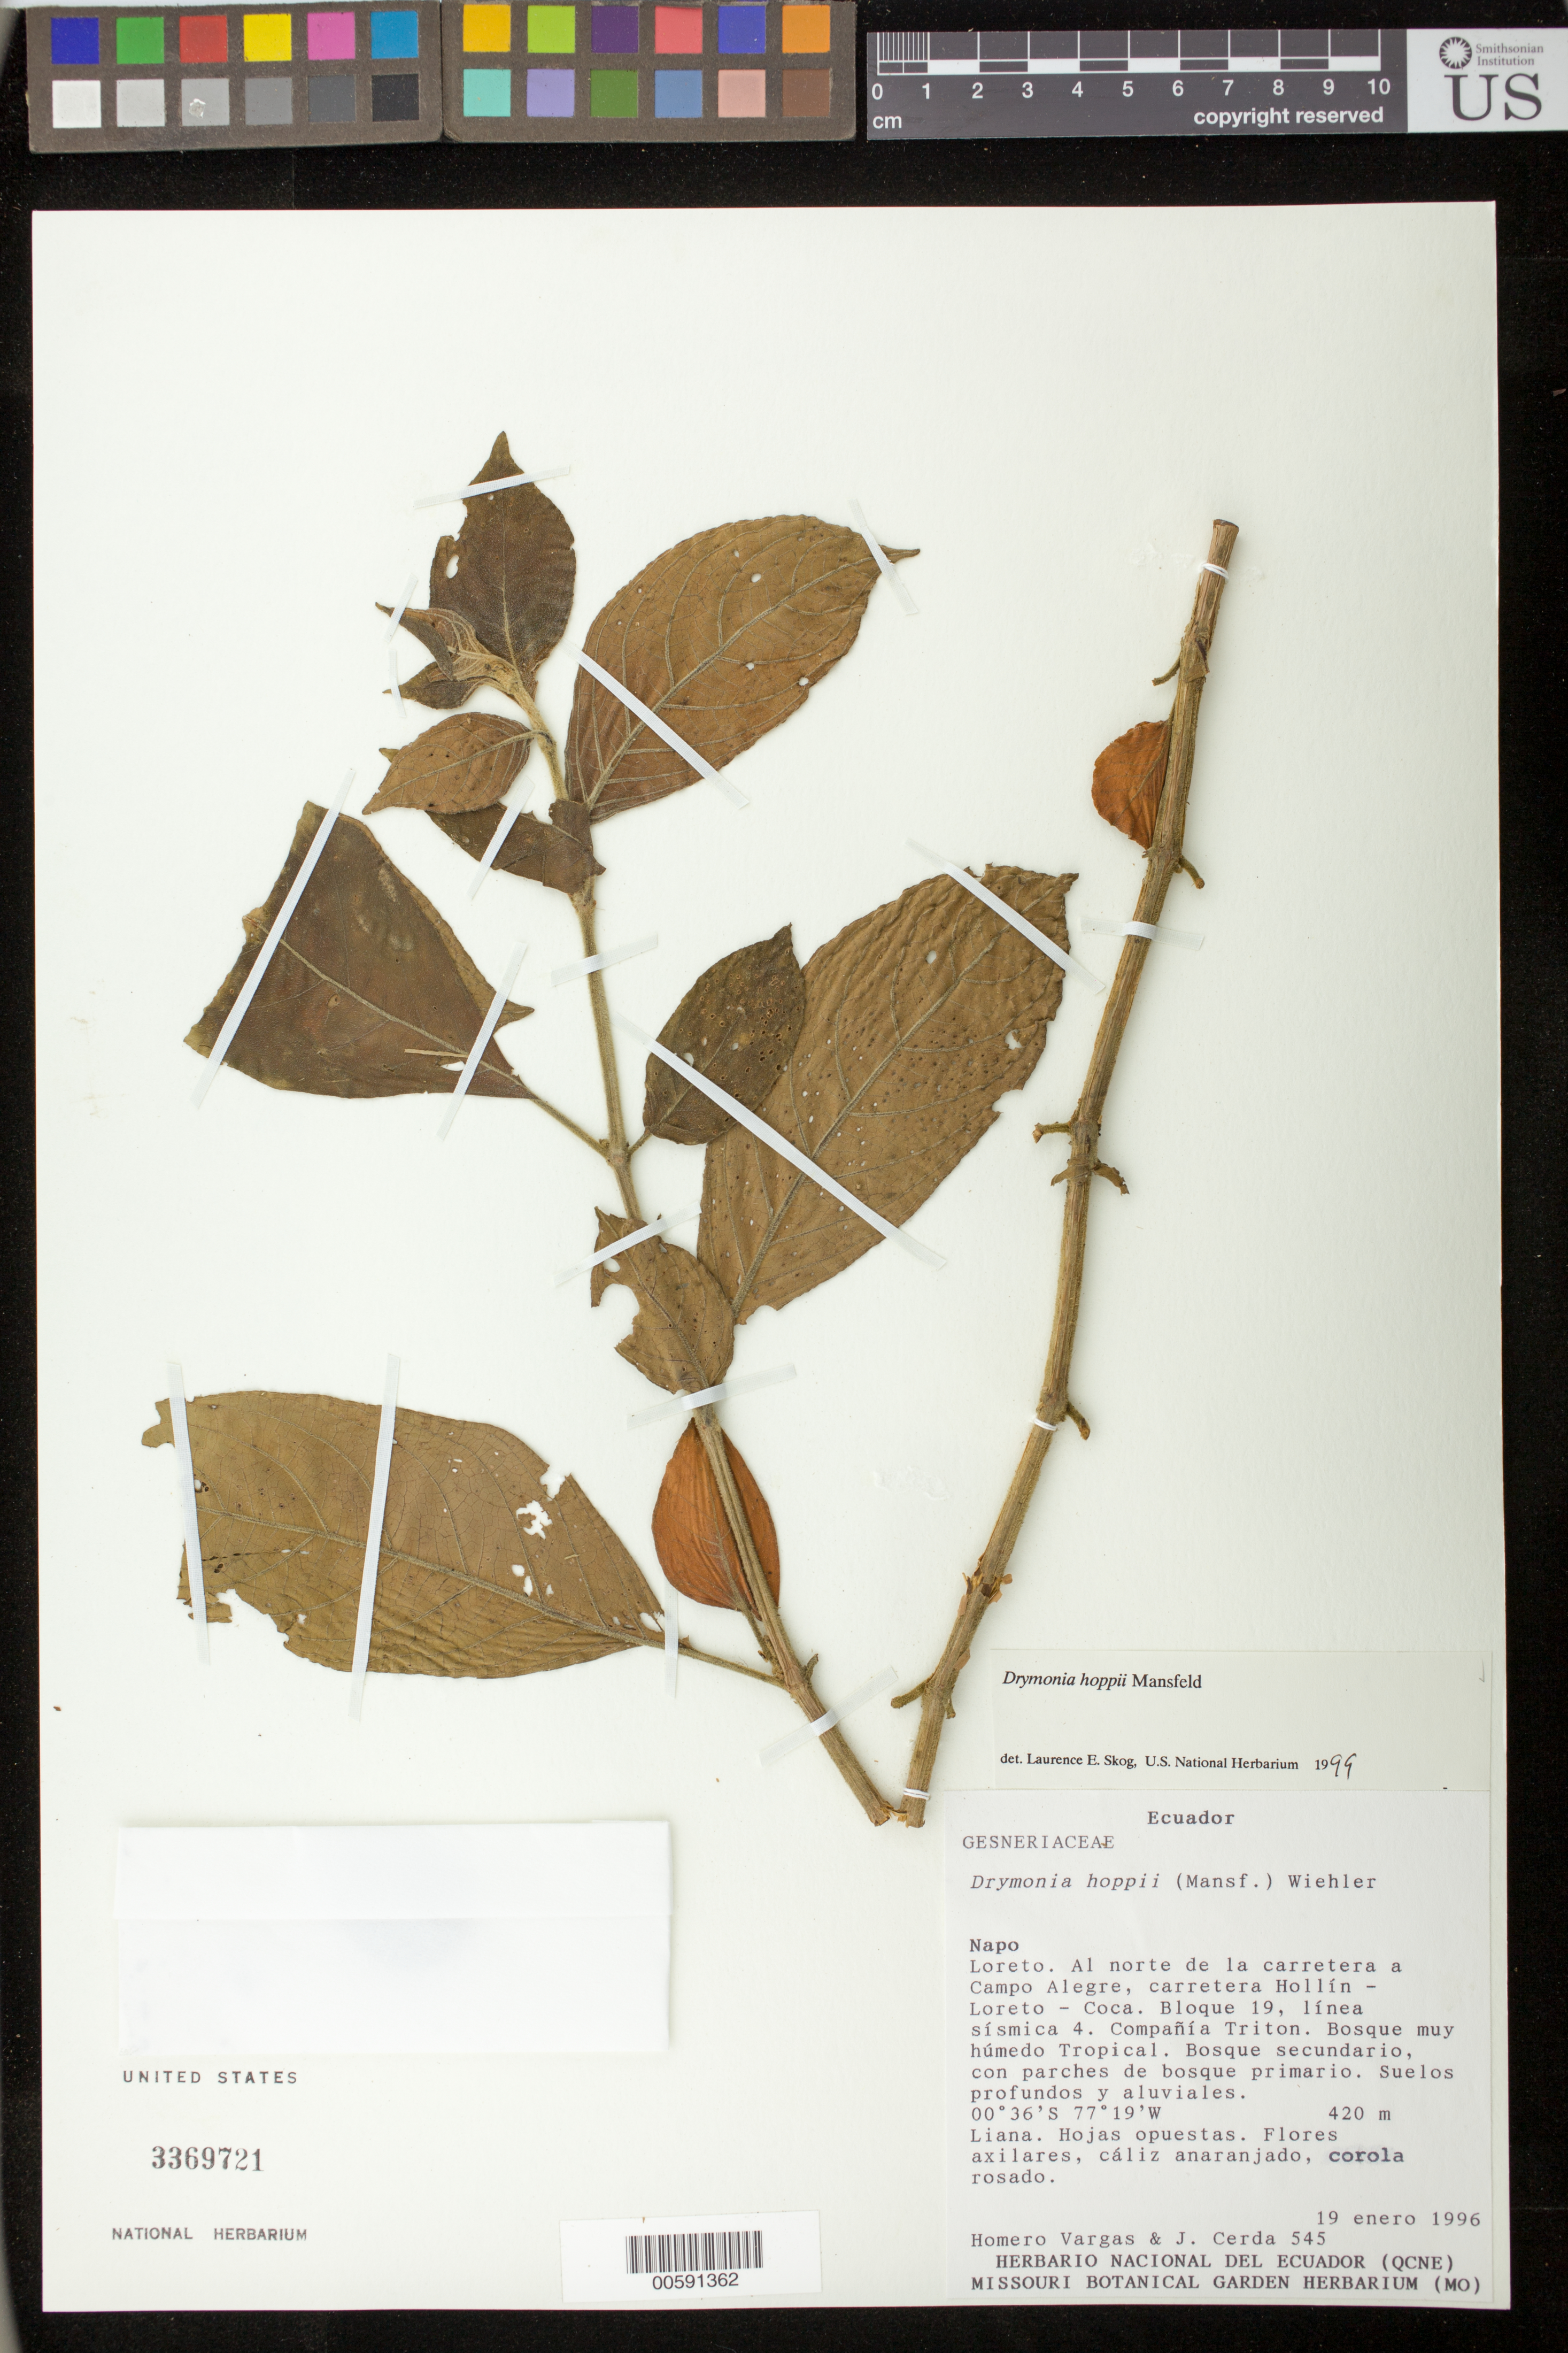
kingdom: Plantae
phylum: Tracheophyta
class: Magnoliopsida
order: Lamiales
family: Gesneriaceae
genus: Drymonia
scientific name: Drymonia hoppii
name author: (Mansf.) Wiehler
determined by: Skog, Laurence E.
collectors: H. Vargas & J. Cerda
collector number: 545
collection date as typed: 19 Jan 1996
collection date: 1996-01-19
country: Ecuador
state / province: Napo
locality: Loreto. Al norte de la carretera a Campo Alegre, carretera Hollín - Loreto - Coca. Bloque 19, línea sísmica 4, Compañía Triton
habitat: Bosque muy húmedo tropical; bosque secundario, con parches de bosque primario; suelos profundos y aluviales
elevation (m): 420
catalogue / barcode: US 3369721